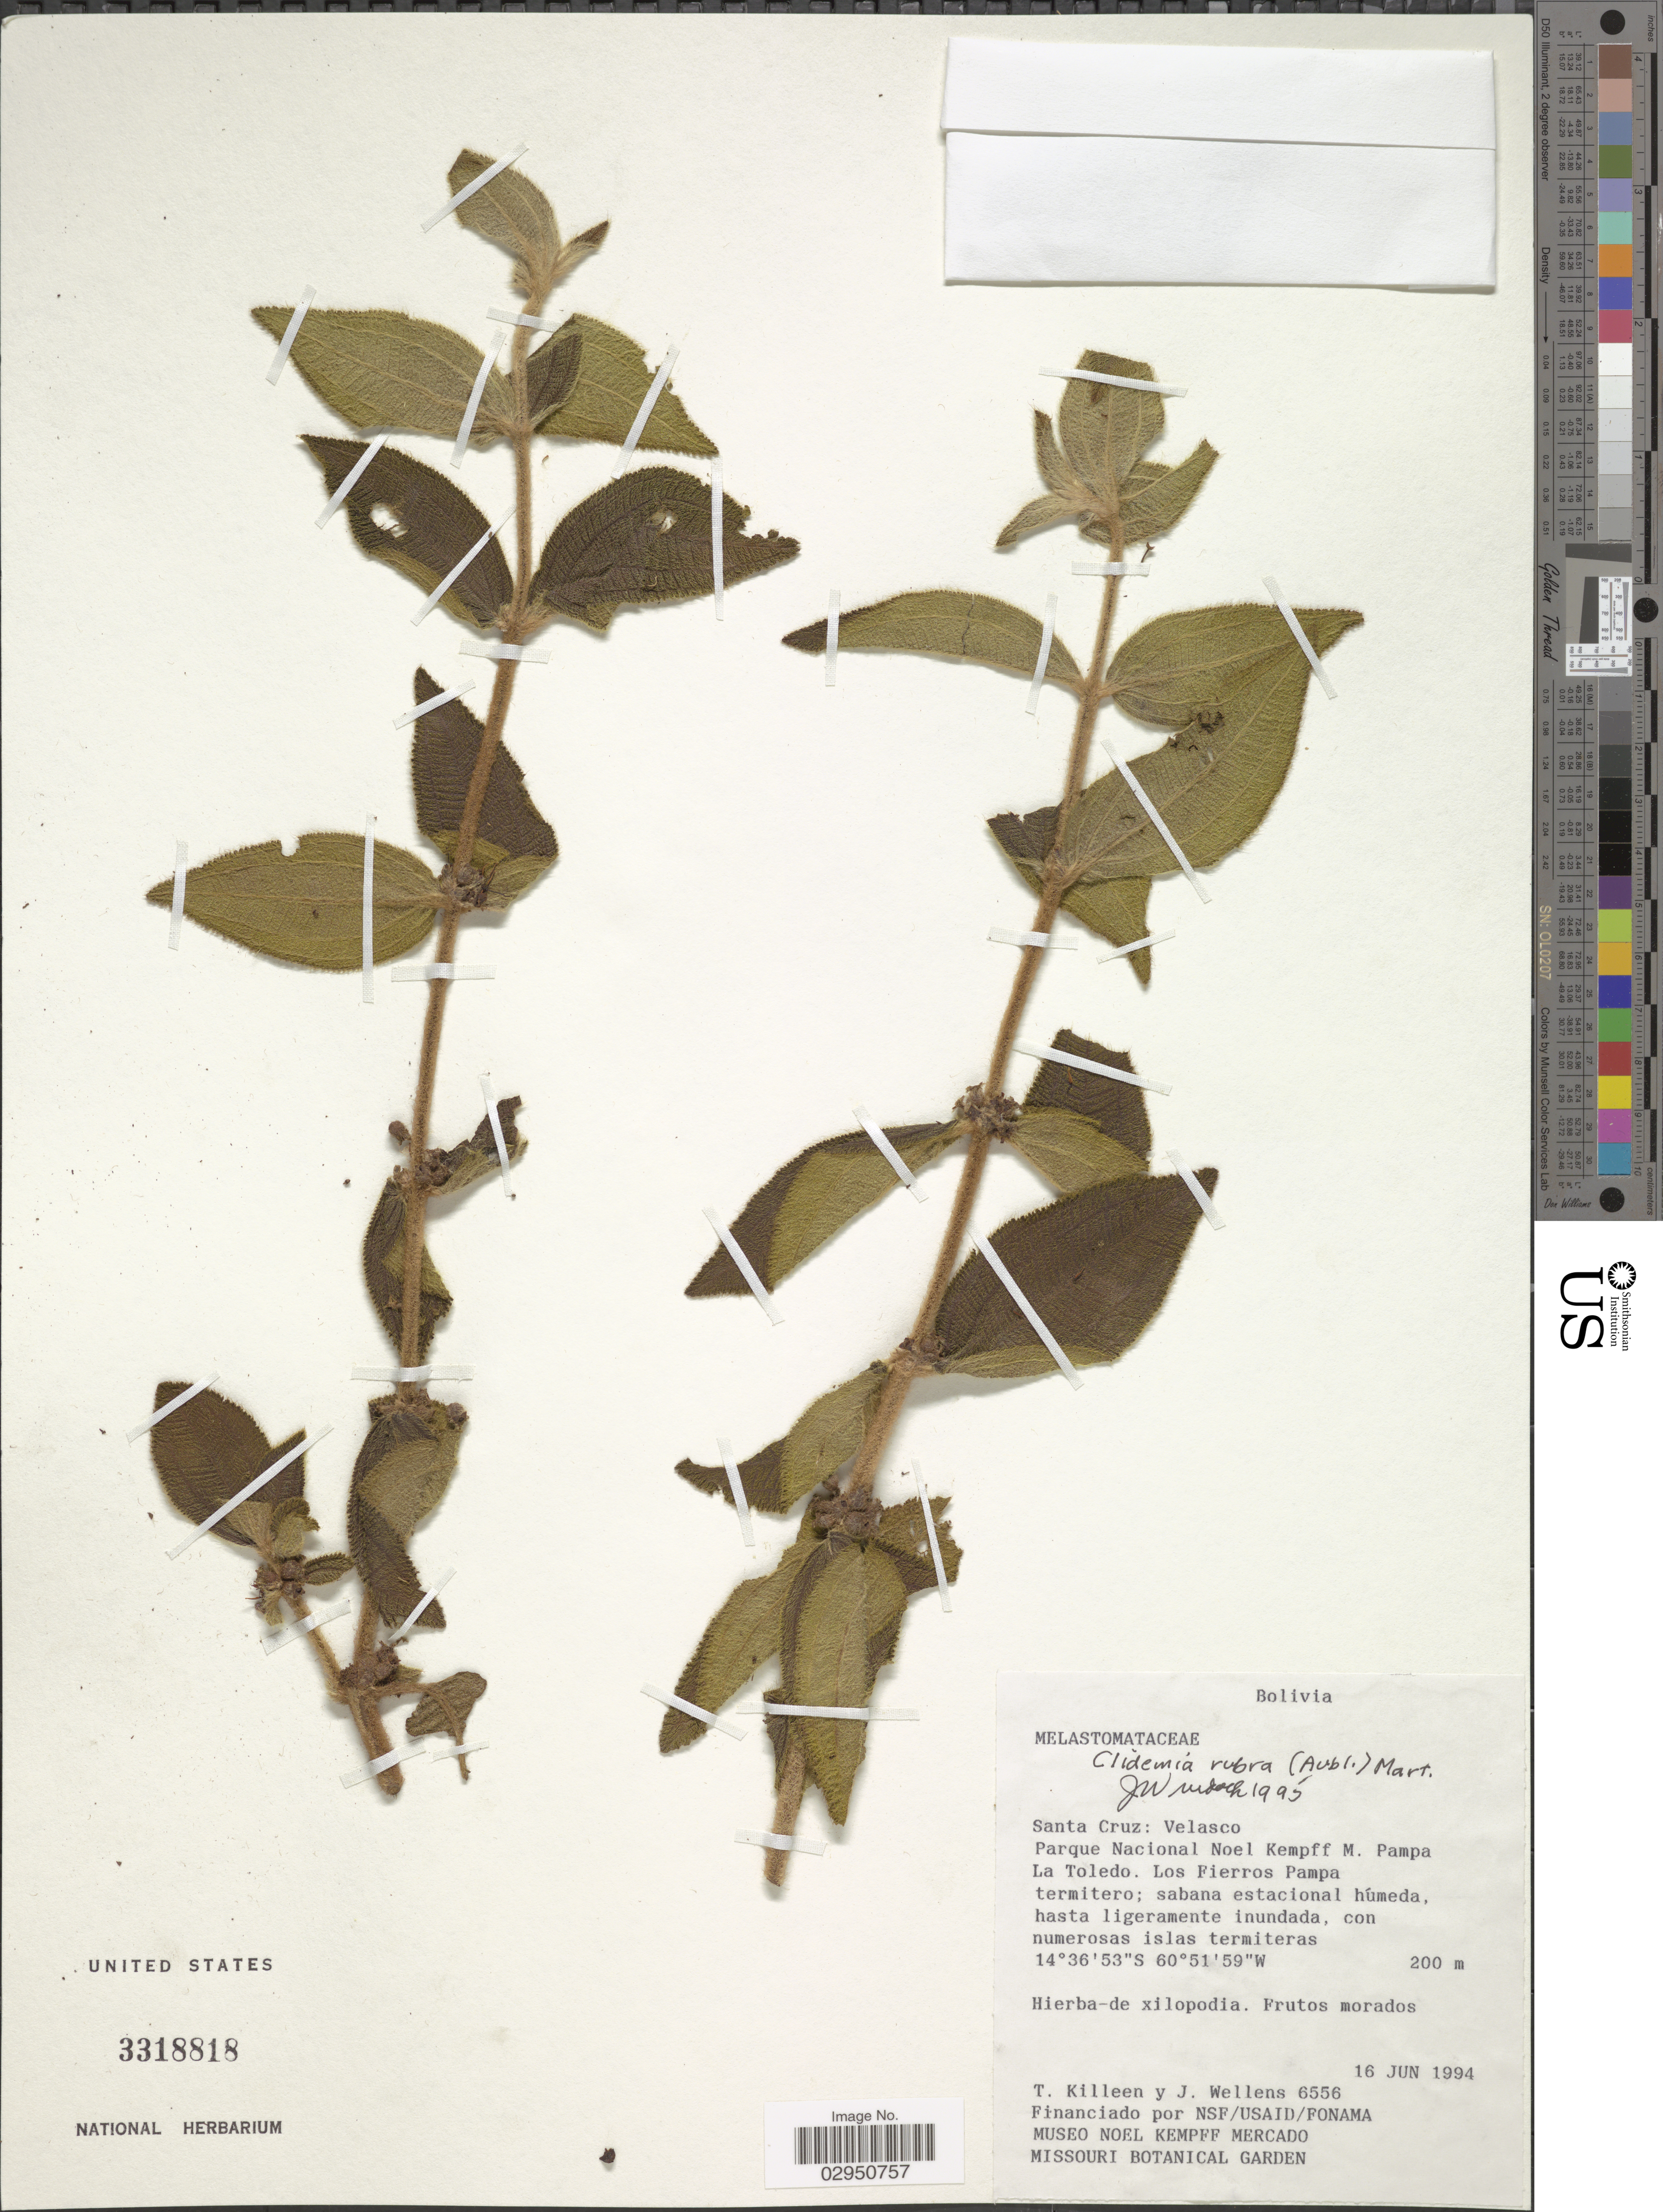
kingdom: Plantae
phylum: Tracheophyta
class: Magnoliopsida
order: Myrtales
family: Melastomataceae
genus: Clidemia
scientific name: Clidemia rubra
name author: (Aubl.) Mart.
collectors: T. J. Killeen & J. Wellens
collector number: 6556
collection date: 1994-06-16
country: Bolivia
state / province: Santa Cruz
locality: Velasco. Parque Nacional Noel Kempff M. Pampa La Toledo. Los Fierros Pampa.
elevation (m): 200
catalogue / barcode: US 3318818